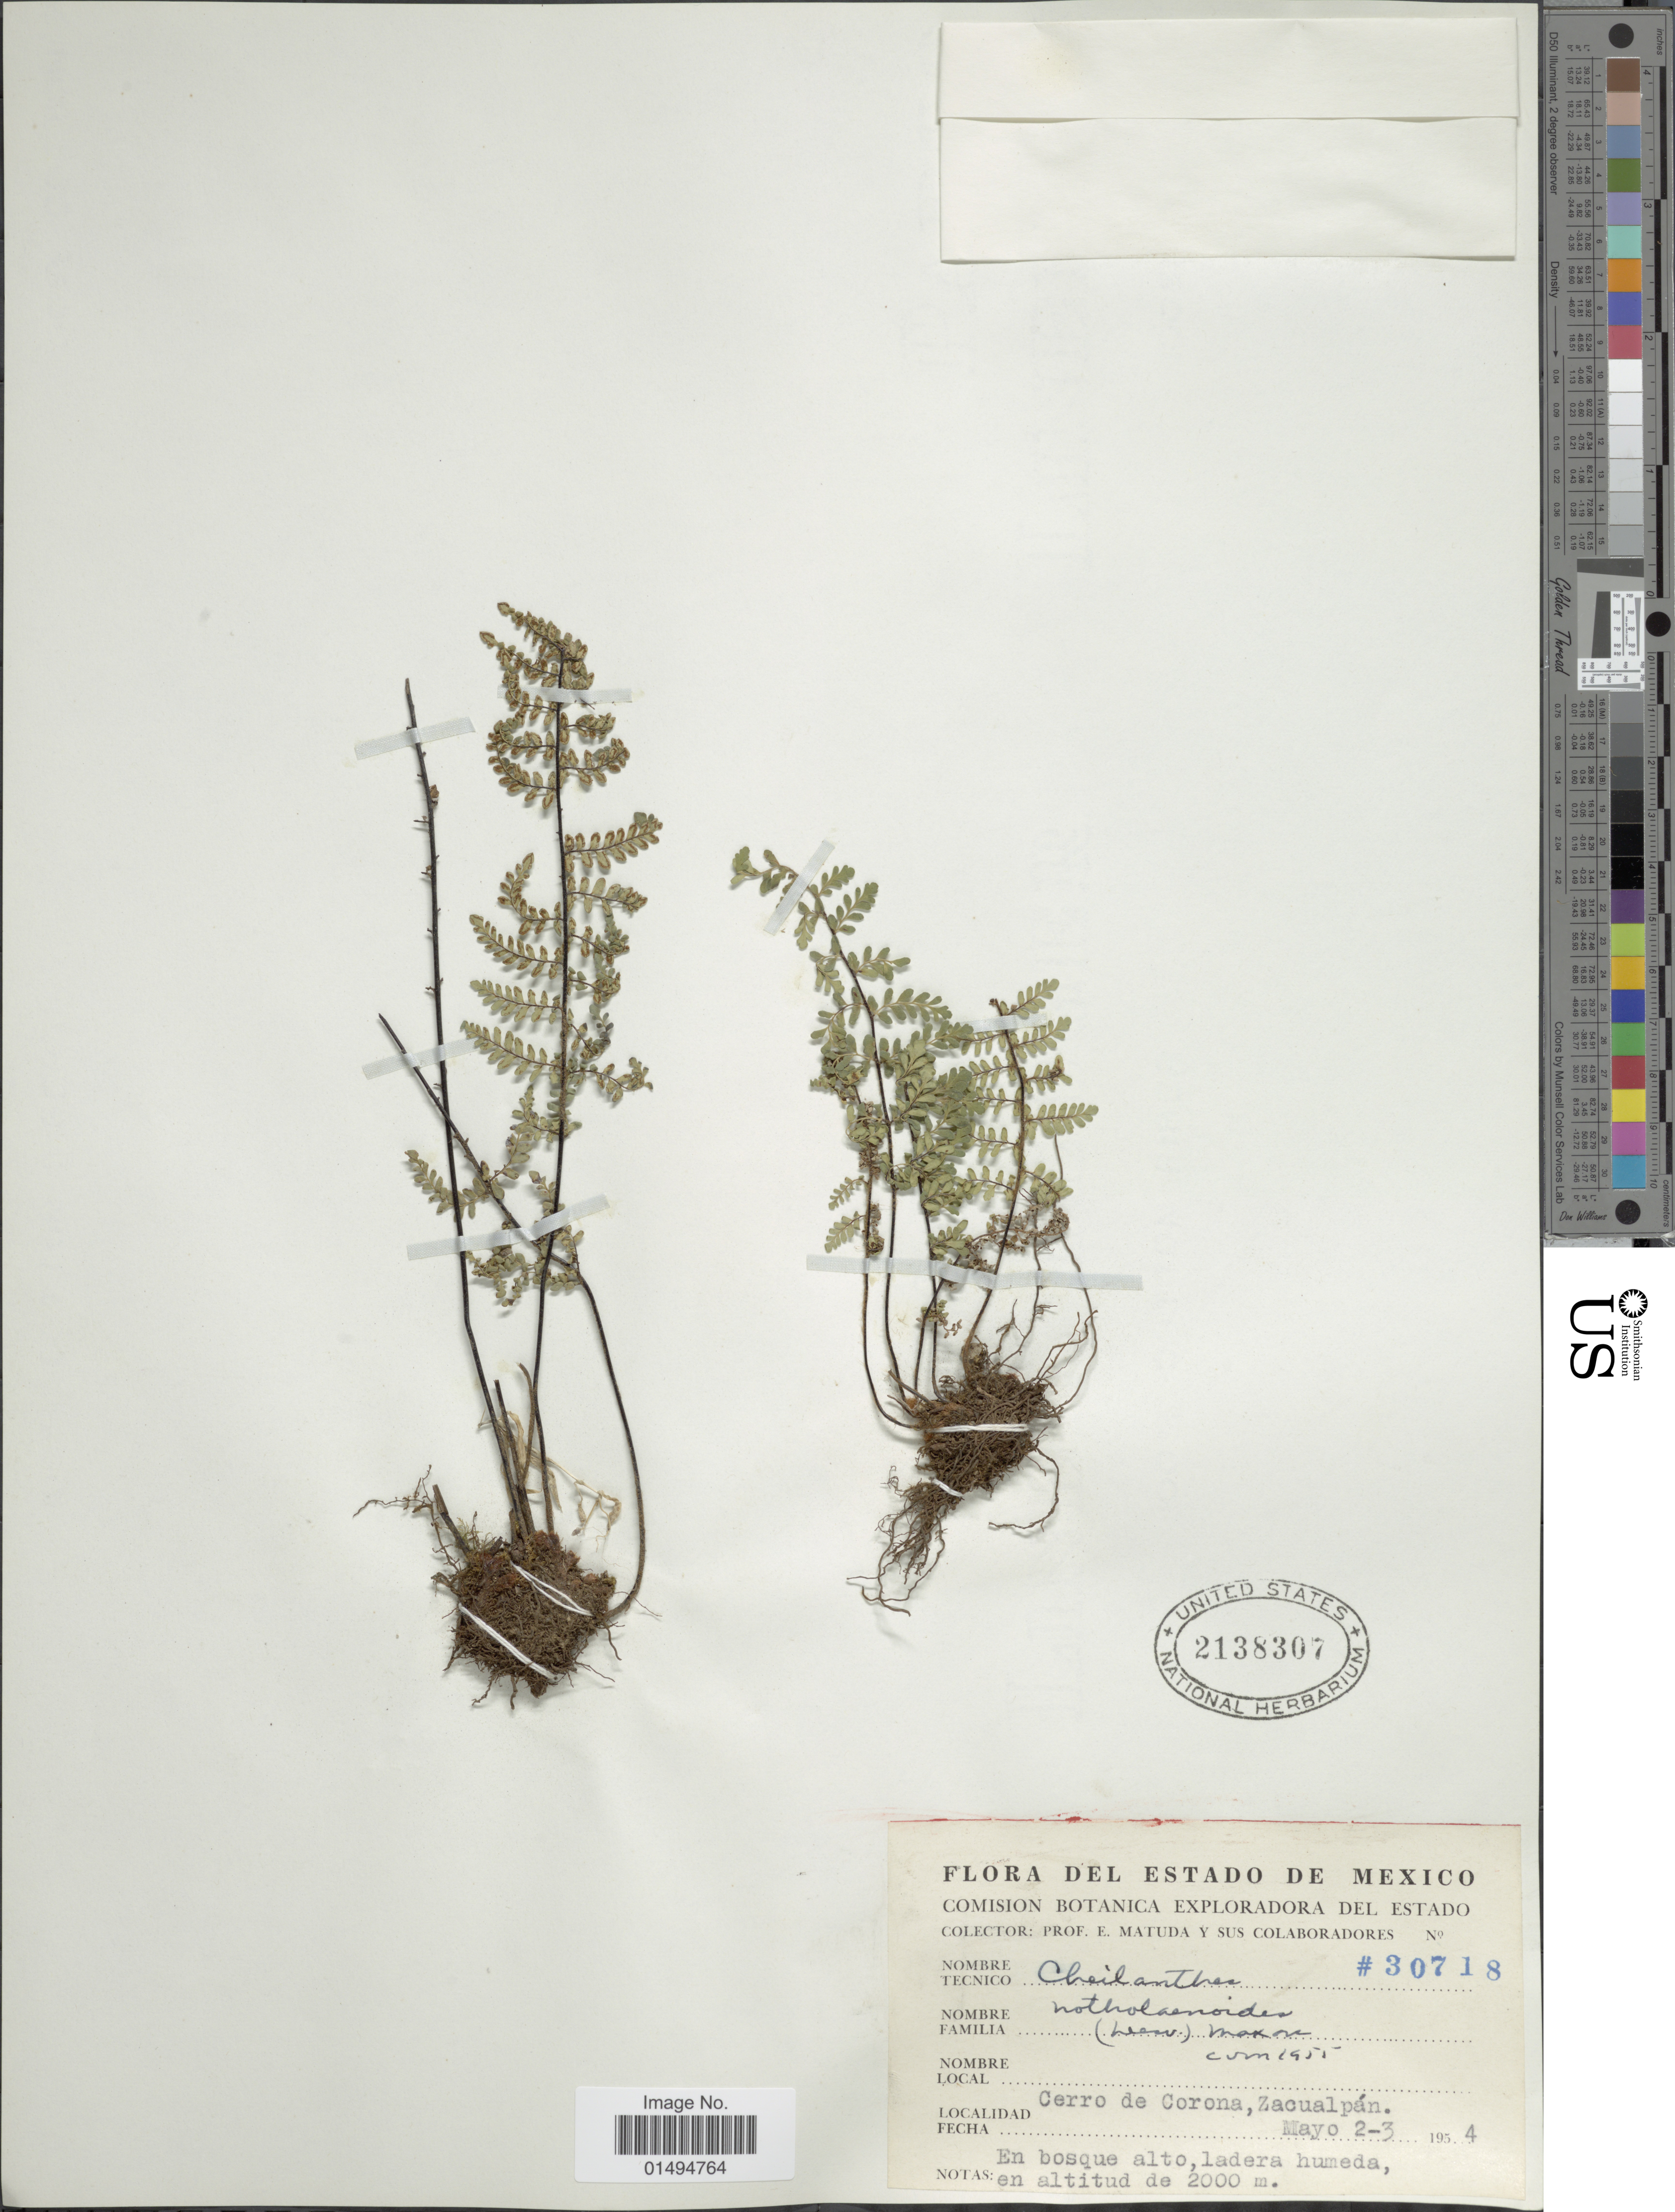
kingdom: Plantae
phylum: Tracheophyta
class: Polypodiopsida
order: Polypodiales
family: Pteridaceae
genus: Myriopteris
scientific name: Myriopteris notholaenoides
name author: (Desv.) Grusz & Windham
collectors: E. Matuda & Sus Colaboradores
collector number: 30718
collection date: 1954-05-02/1954-05-03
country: Mexico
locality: Cerro de Corona, Zacualpan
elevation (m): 2000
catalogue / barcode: US 2138307